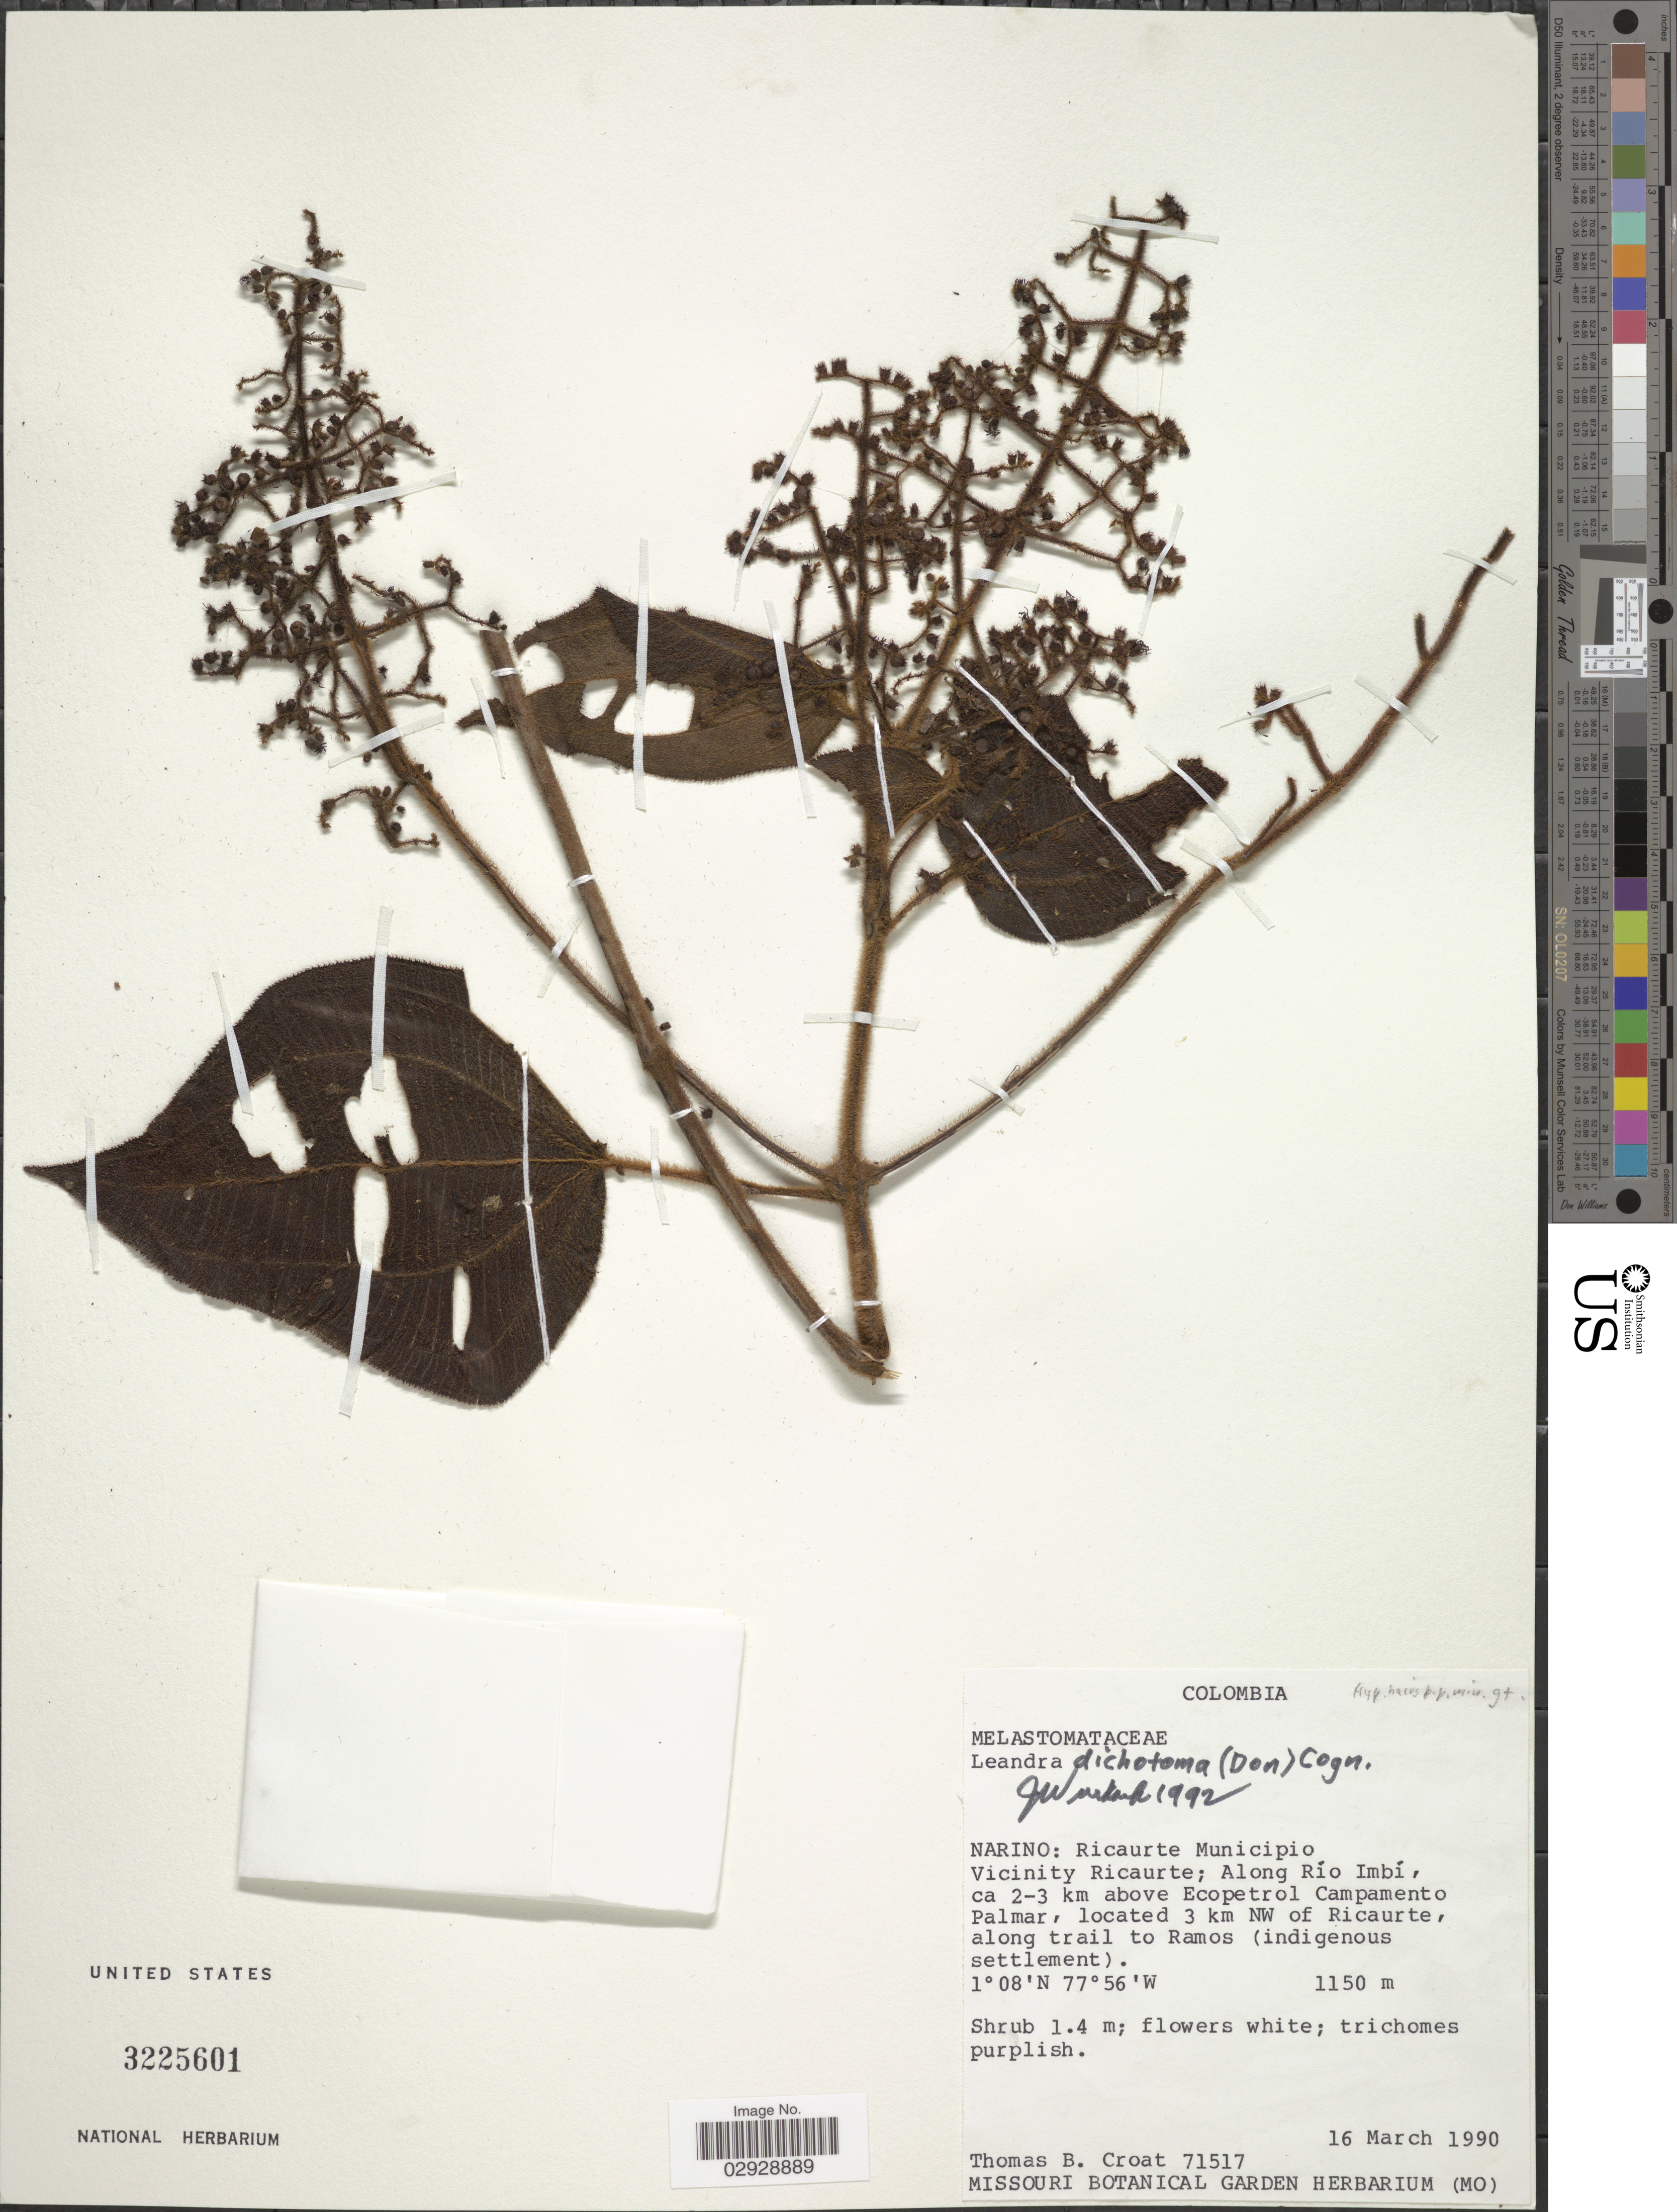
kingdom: Plantae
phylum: Tracheophyta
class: Magnoliopsida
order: Myrtales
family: Melastomataceae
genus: Leandra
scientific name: Leandra dichotoma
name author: (D. Don) Cogn.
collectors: T. B. Croat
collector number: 71517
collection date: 1990-03-16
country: Colombia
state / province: Nariño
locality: Ricaurte Municipio Vicinity Ricaurte; Along Río Imbí, ca 2-3 km above Ecopetrol Campamento Palmar, located 3 km NW of Ricaurte, along trail to Ramos (indigenous settlement).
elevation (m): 1150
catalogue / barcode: US 3225601